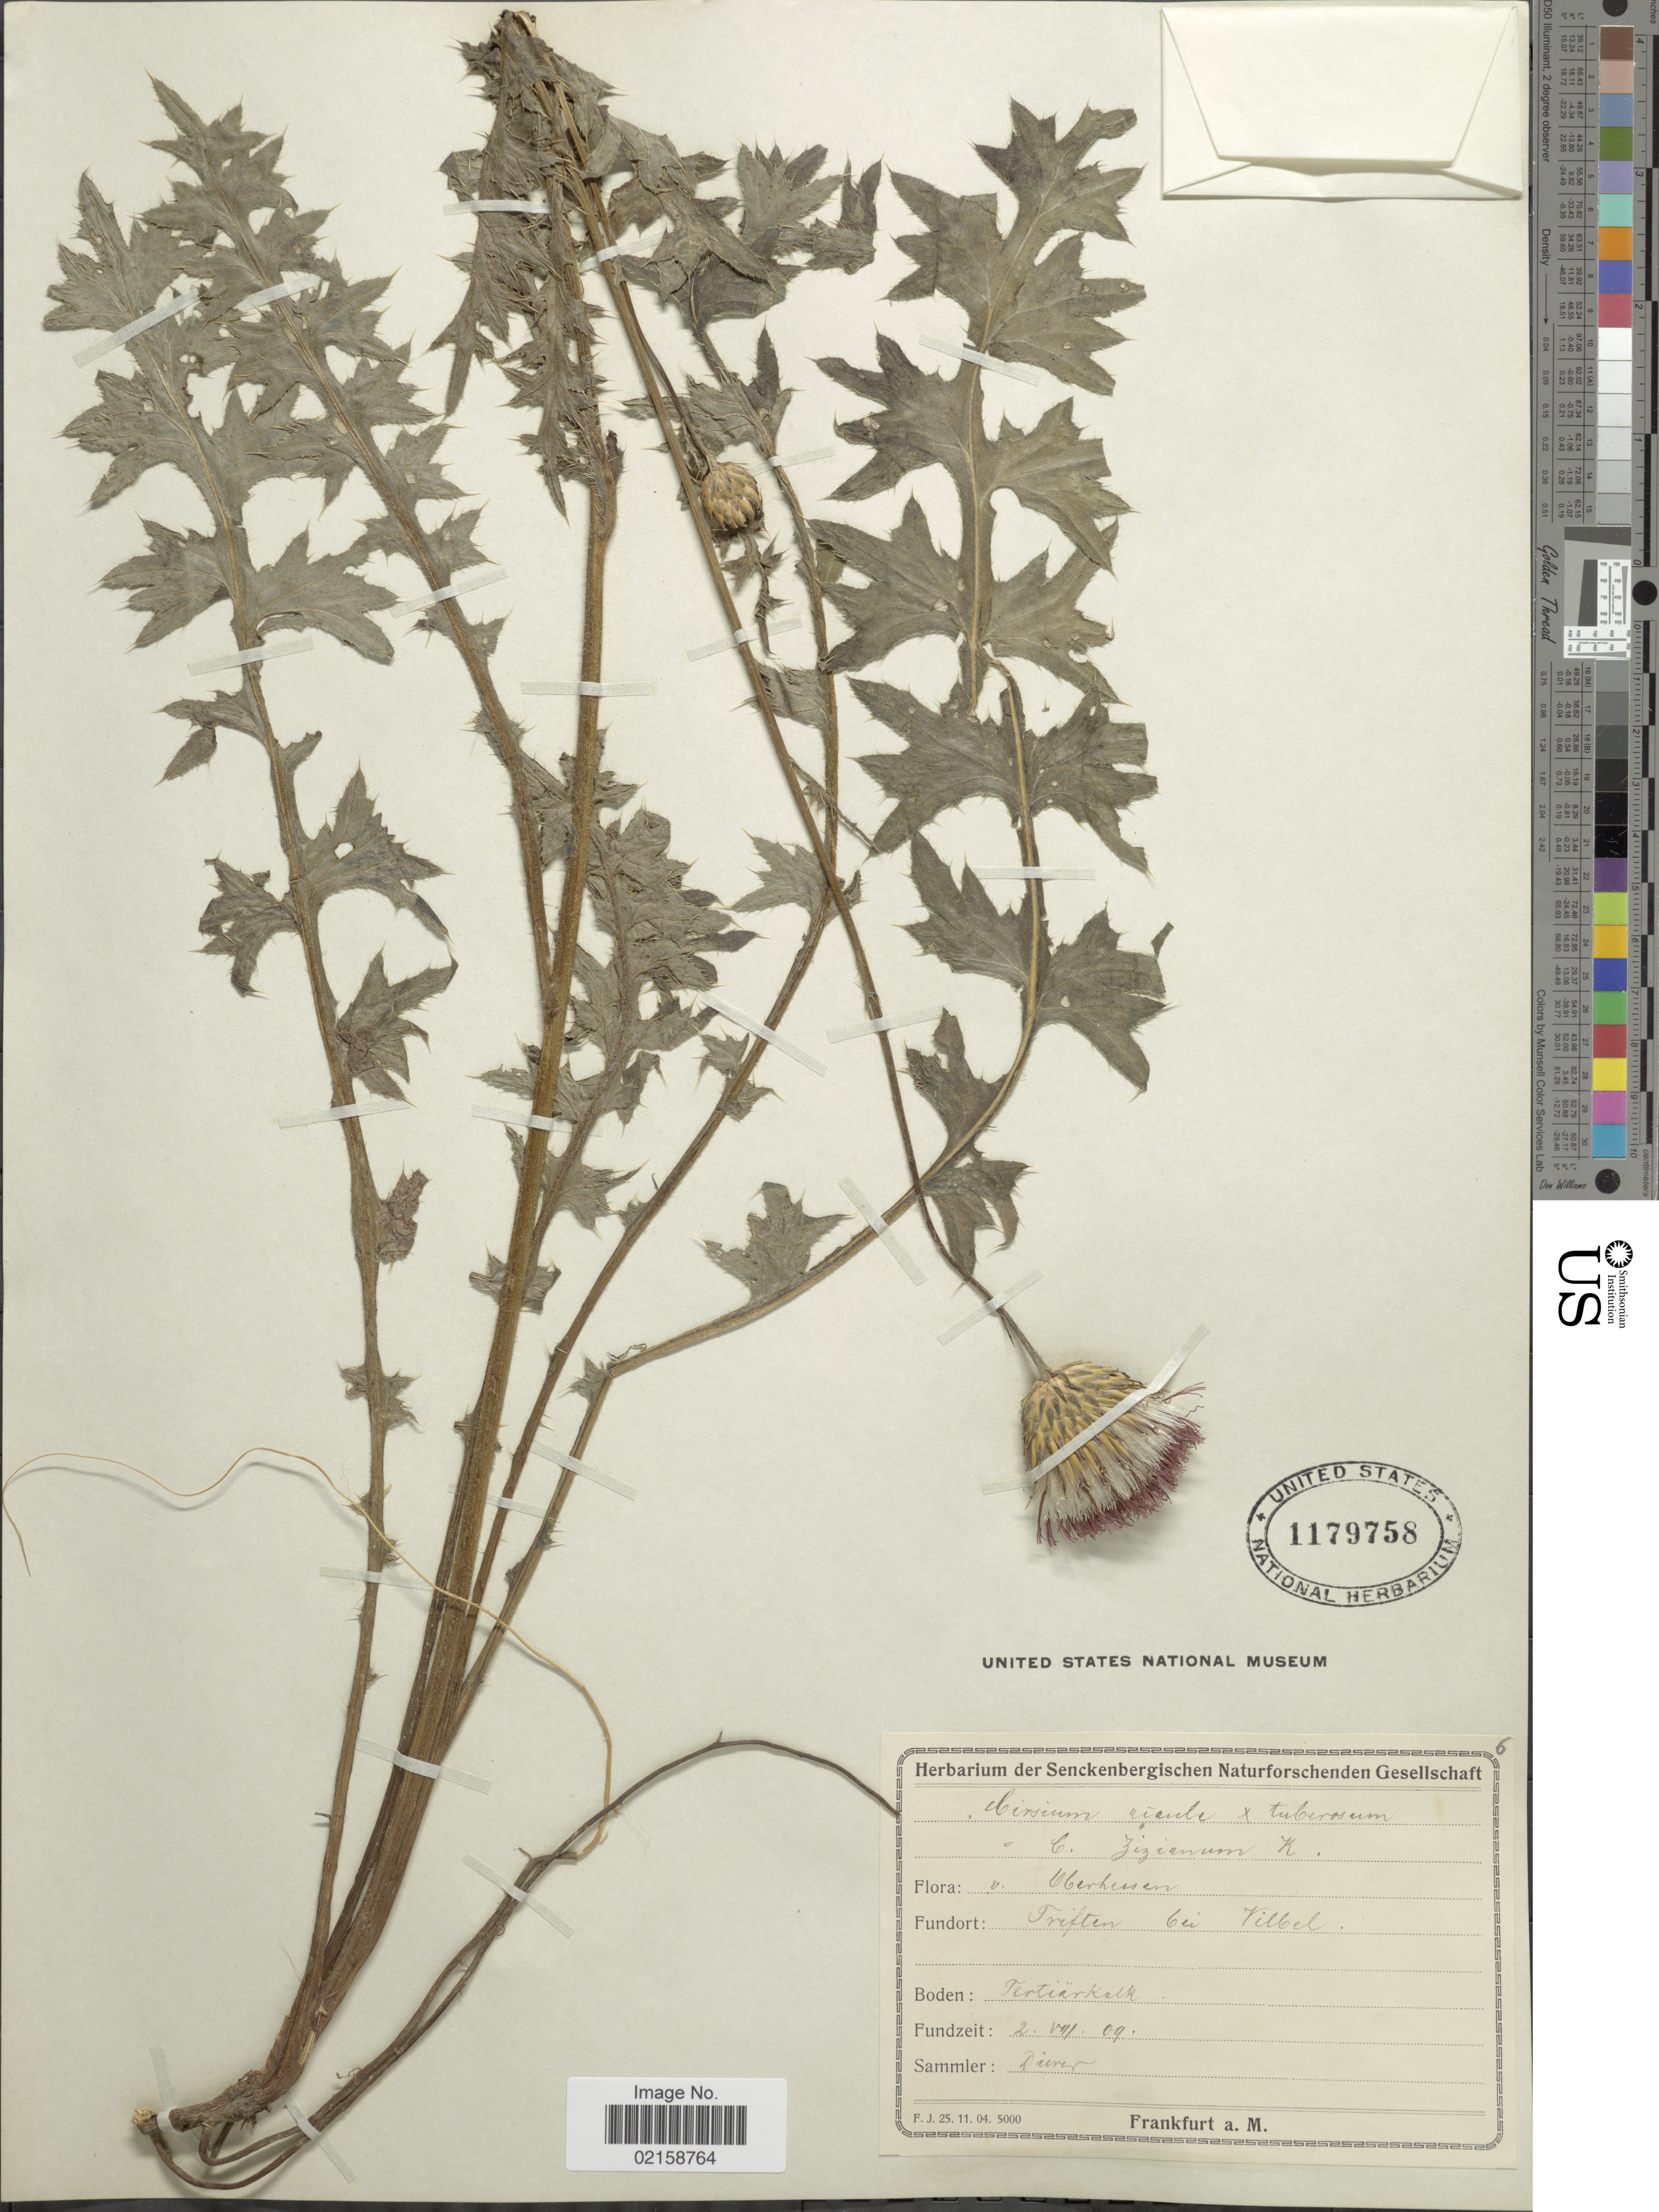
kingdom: Plantae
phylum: Tracheophyta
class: Magnoliopsida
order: Asterales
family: Asteraceae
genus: Cirsium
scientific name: Cirsium acaule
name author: (L.) Scop.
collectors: Dierer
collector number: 6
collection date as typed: Transcribed d/m/y: 2/8/9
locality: Fundort: Triften bei Vilbel. [interpreted]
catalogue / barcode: US 1179758